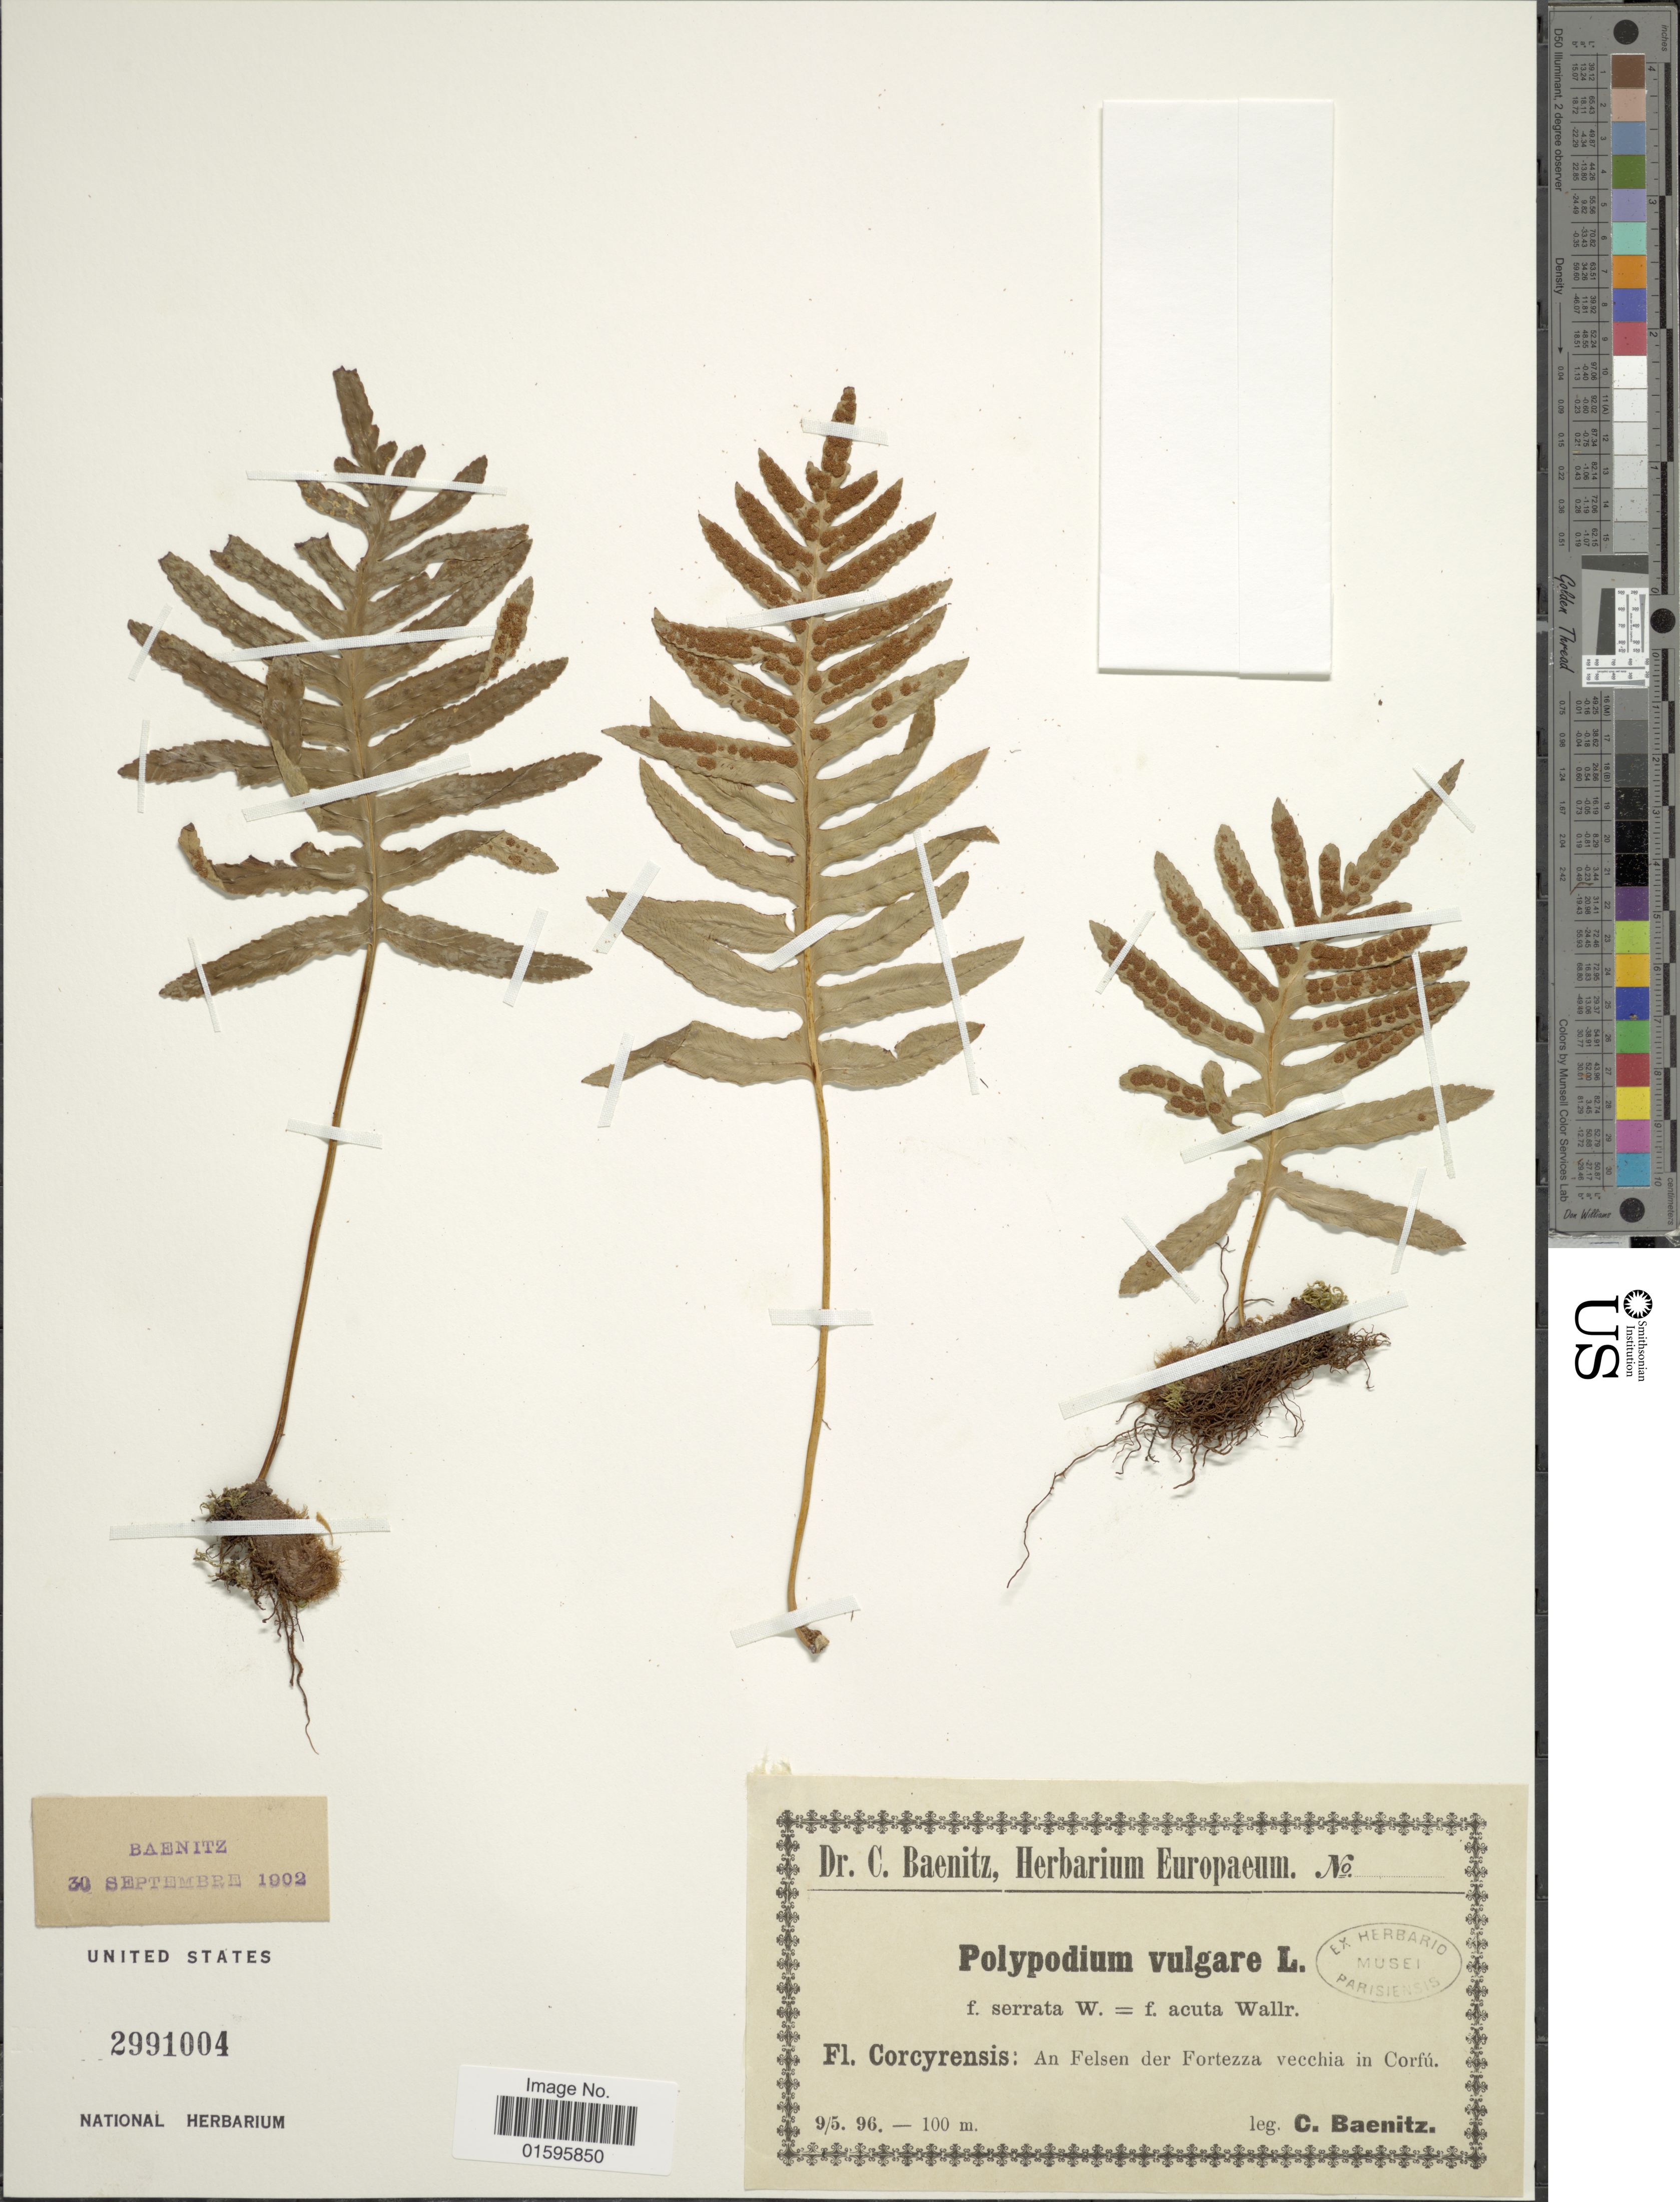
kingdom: Plantae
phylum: Tracheophyta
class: Polypodiopsida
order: Polypodiales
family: Polypodiaceae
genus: Polypodium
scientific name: Polypodium vulgare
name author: L.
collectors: C. G. Baenitz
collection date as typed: Transcribed d/m/y: 9/5/96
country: Greece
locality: Corcyrensis: An Felsen der Fortezza vecchia in Corfu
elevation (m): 100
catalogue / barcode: US 2991004